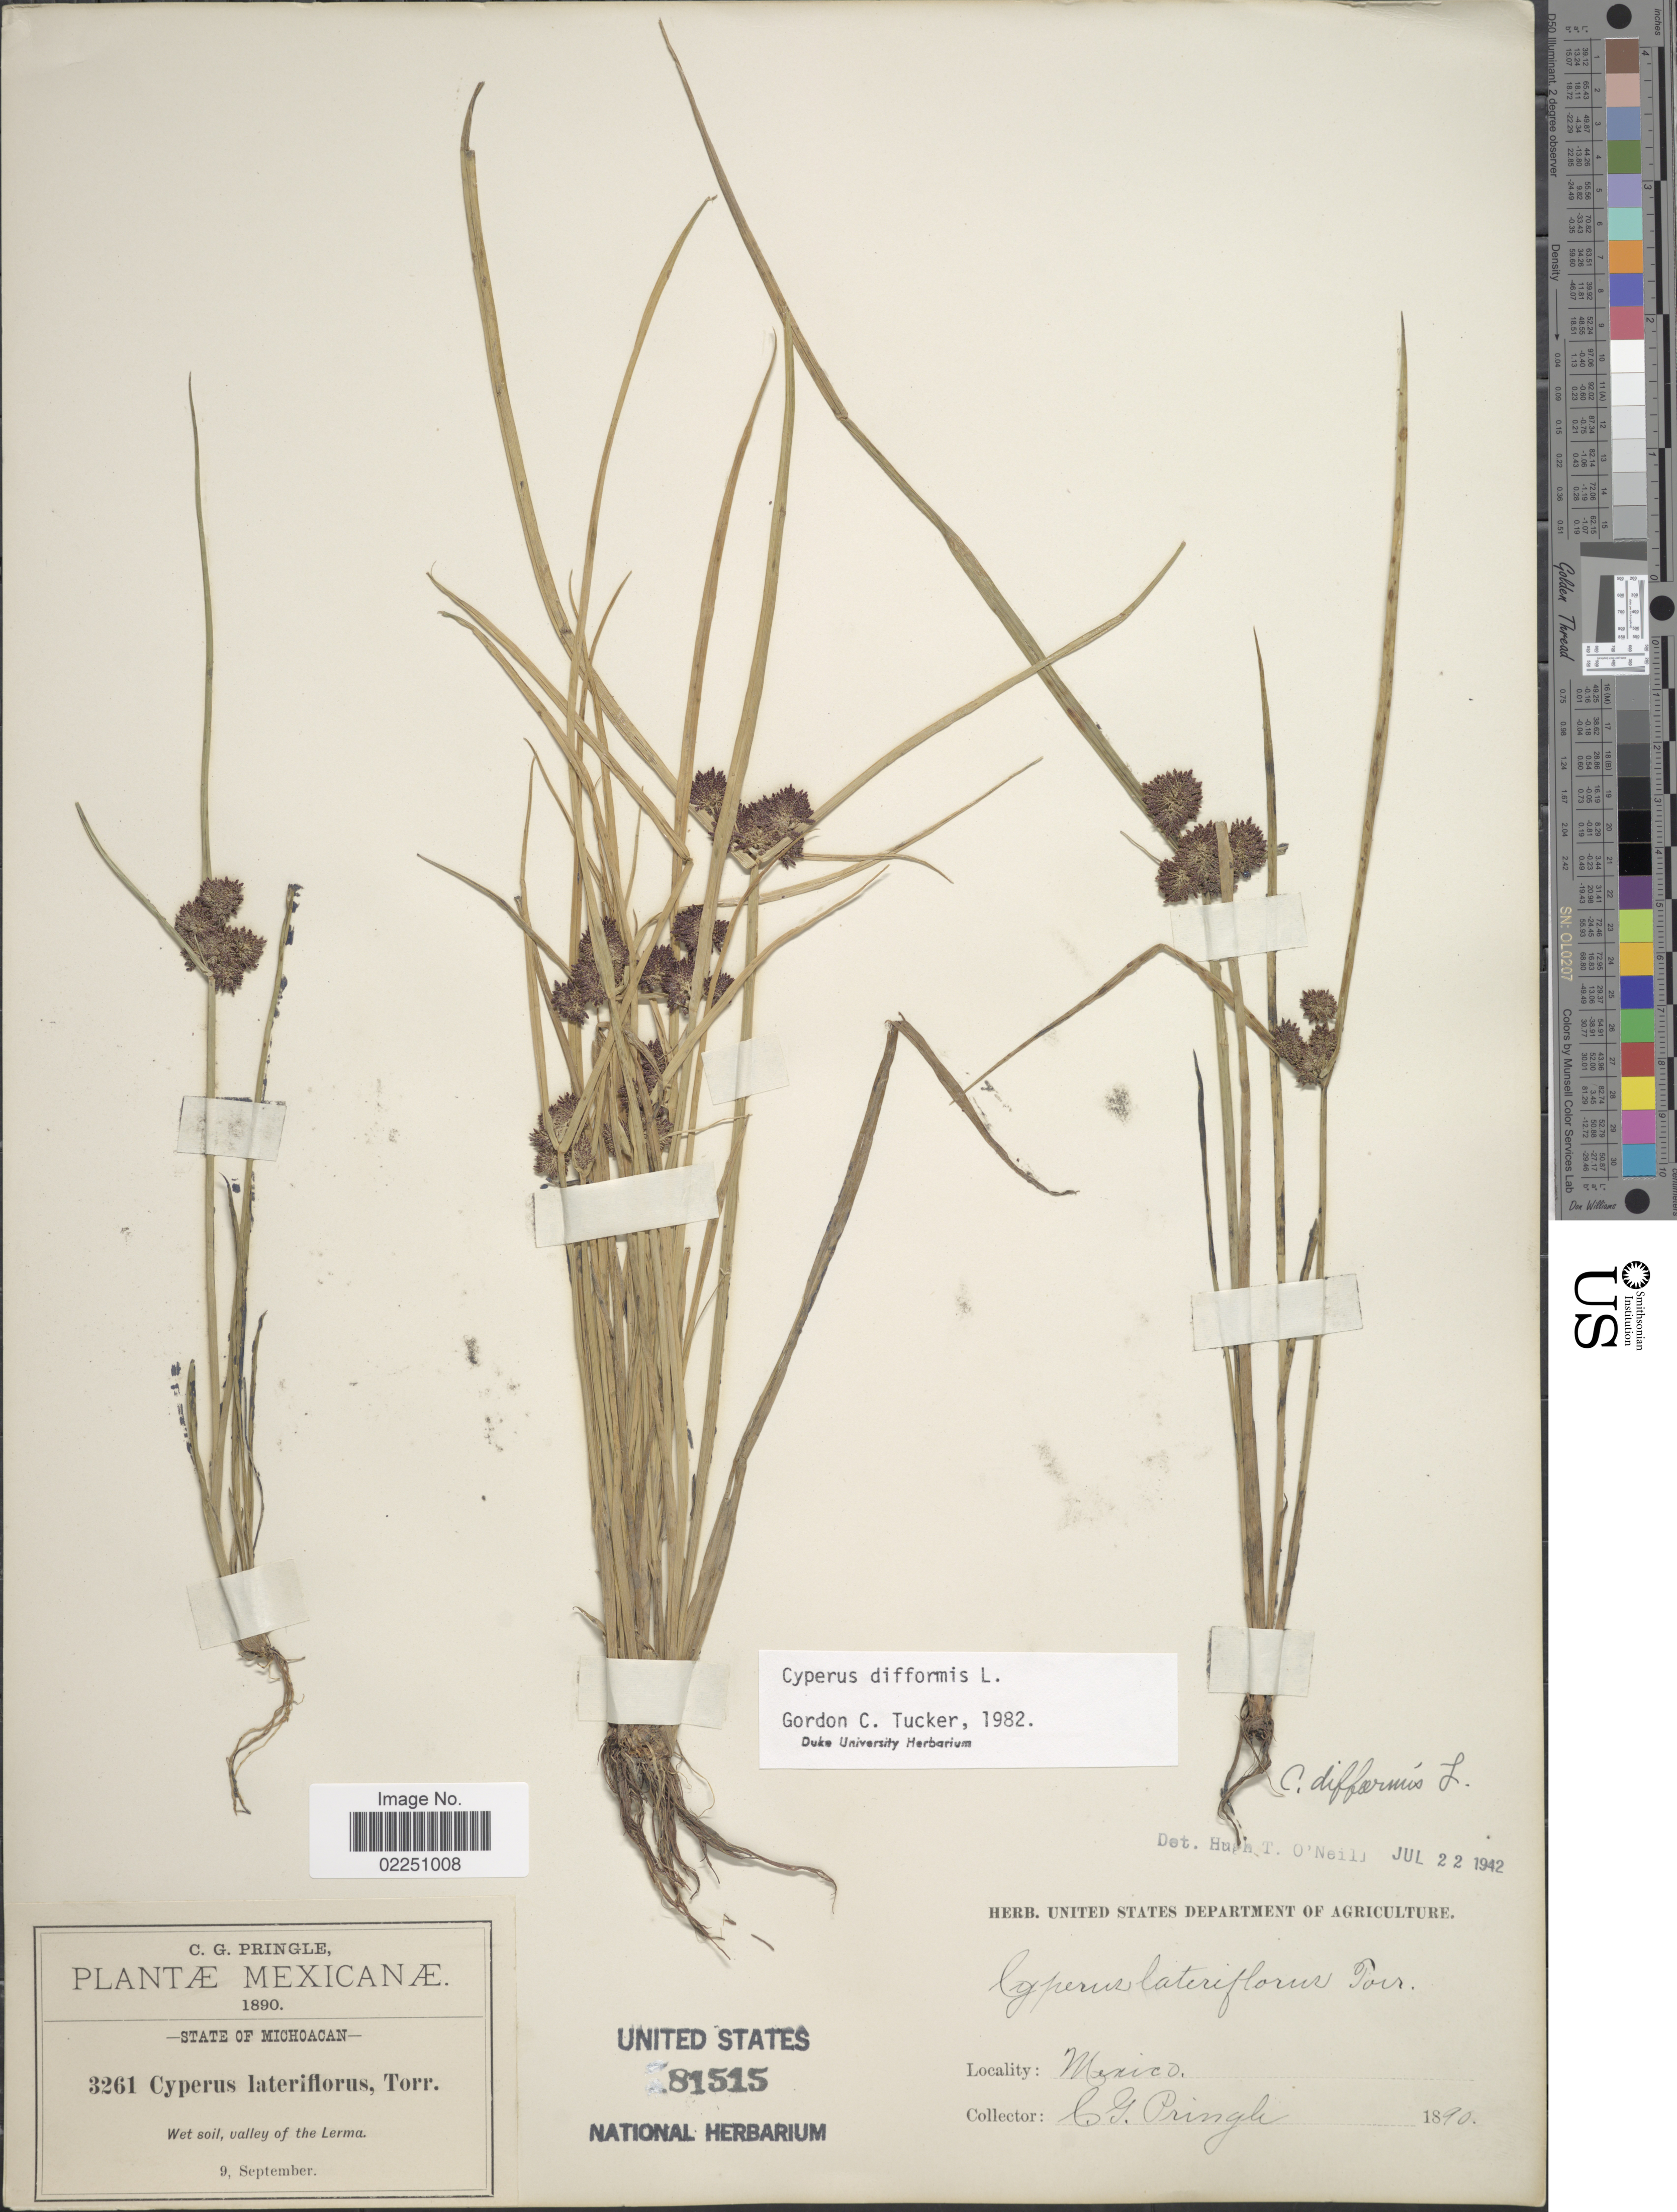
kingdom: Plantae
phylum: Tracheophyta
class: Liliopsida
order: Poales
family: Cyperaceae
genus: Cyperus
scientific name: Cyperus difformis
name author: L.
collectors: C. G. Pringle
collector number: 3261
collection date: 1890-09-09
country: Mexico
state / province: Michoacán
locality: Valley of the Lerma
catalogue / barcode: US 81515